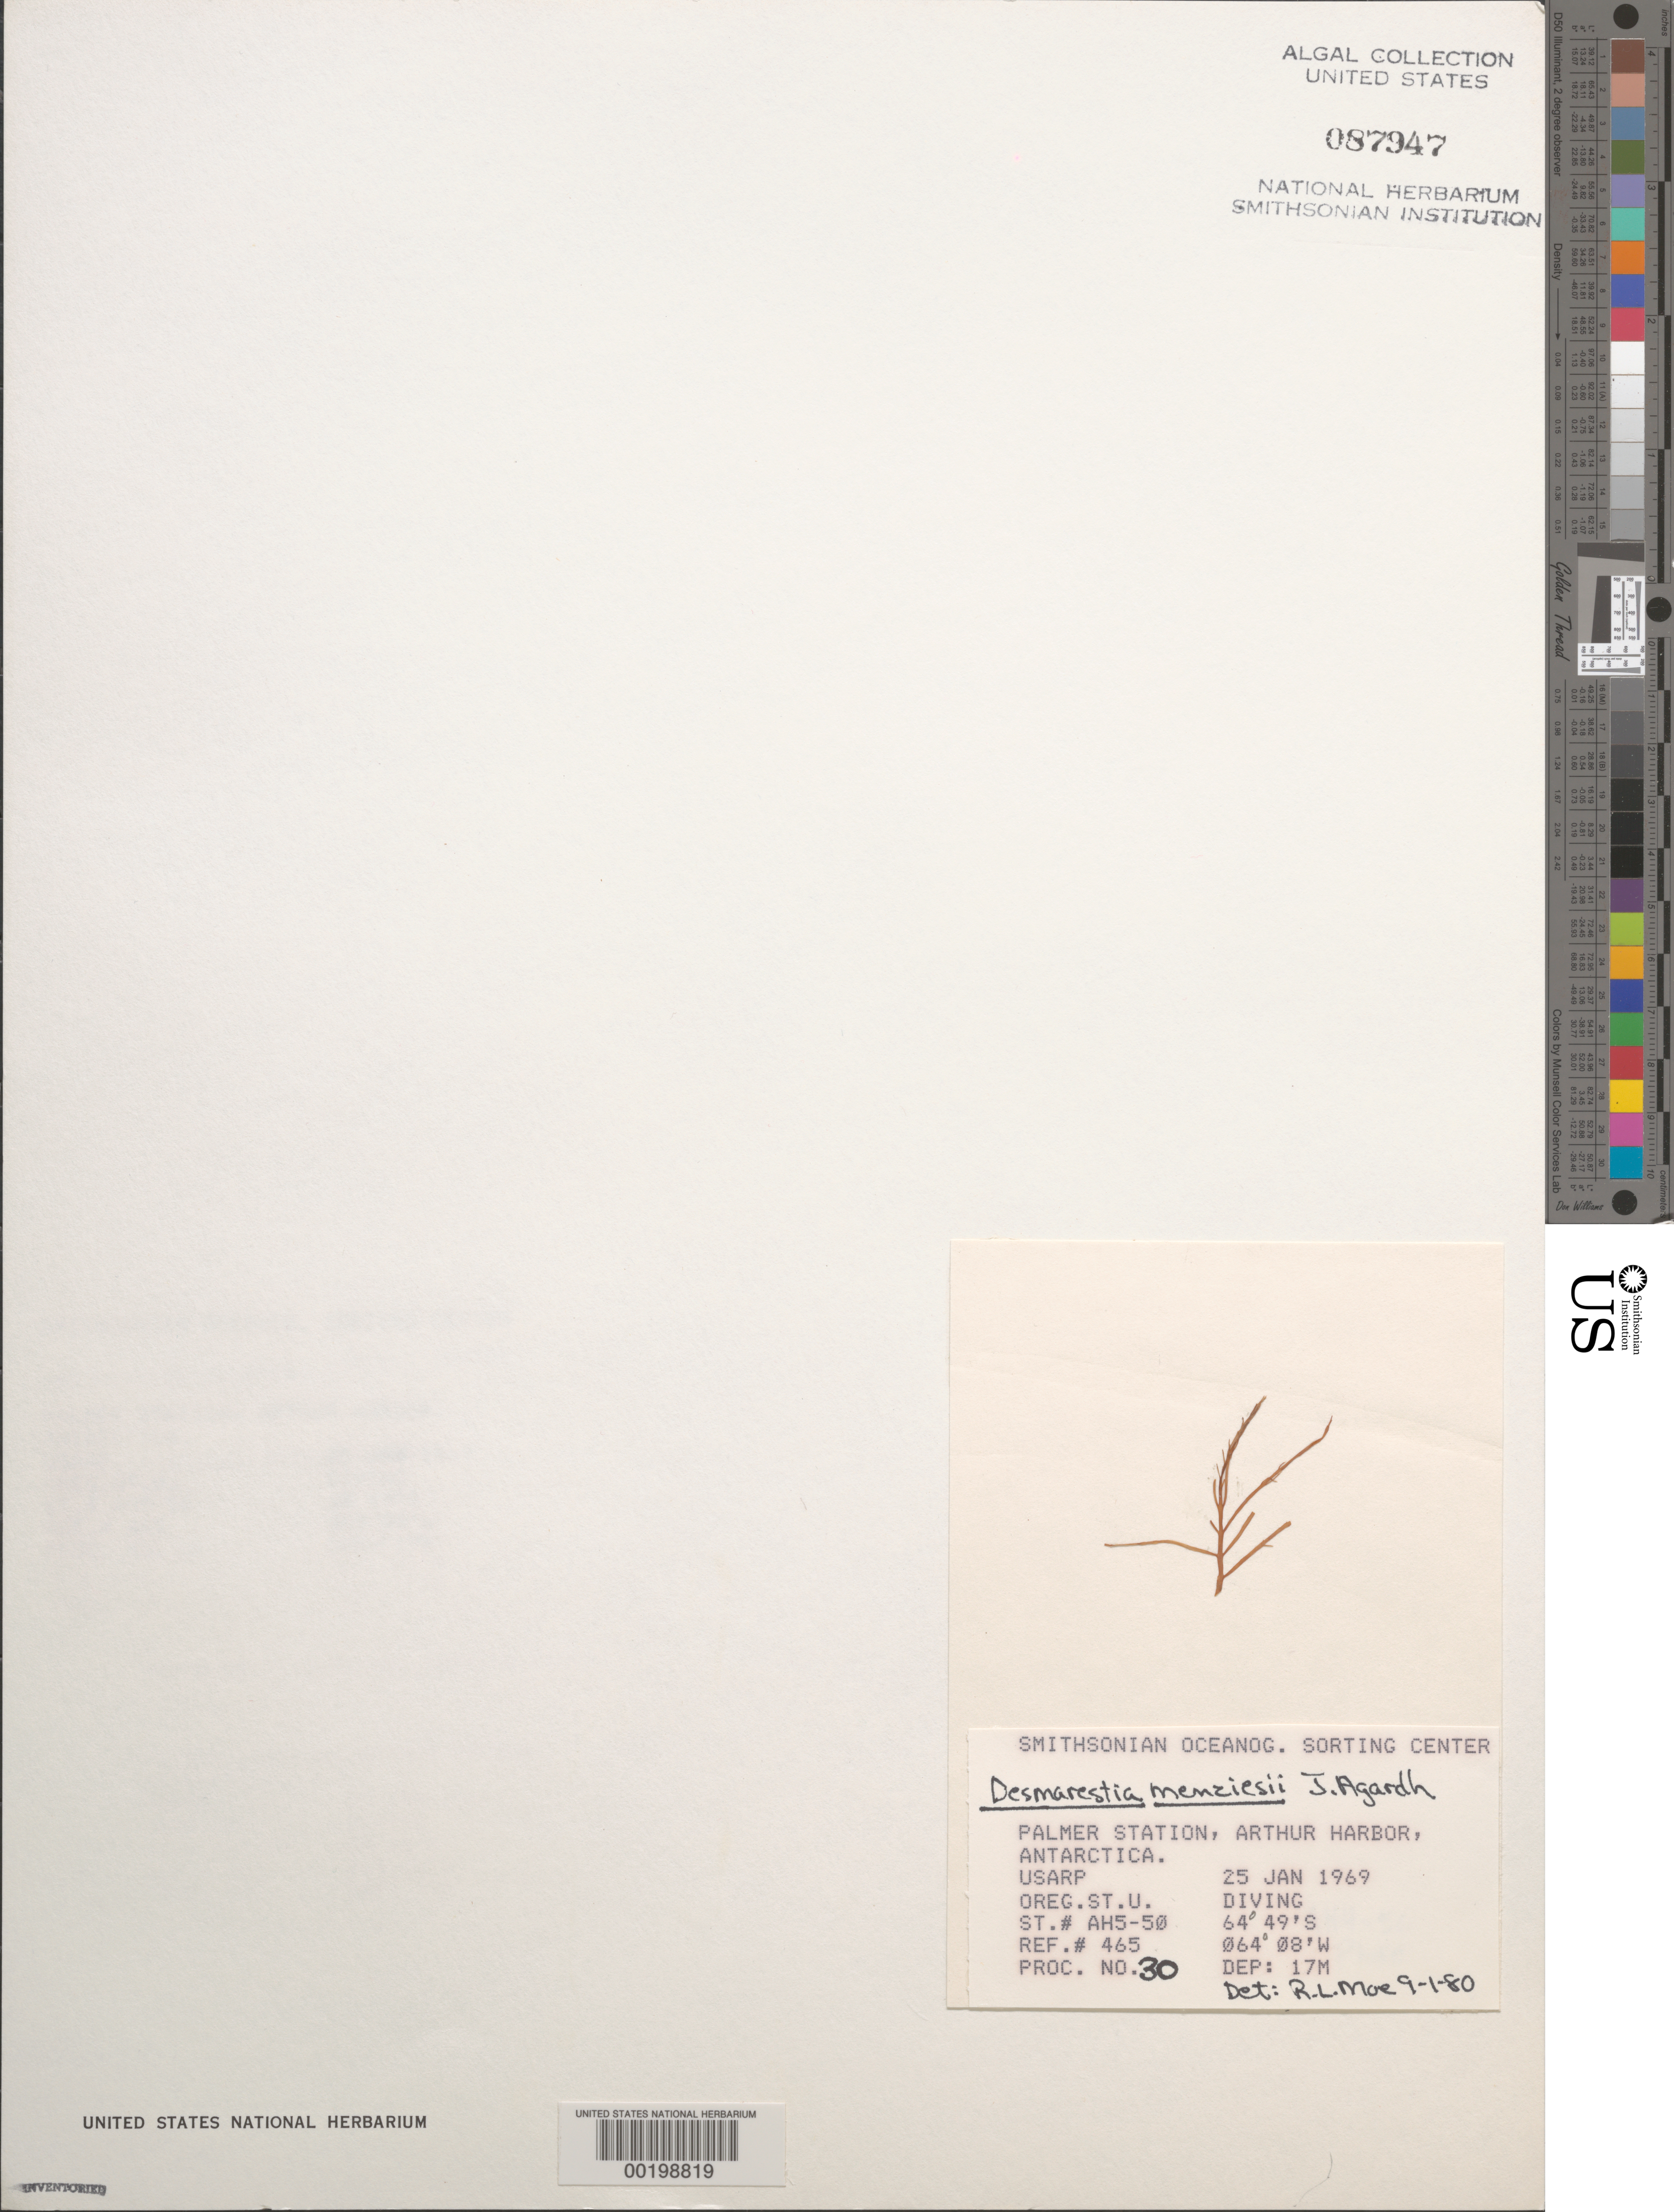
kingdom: Chromista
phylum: Ochrophyta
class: Phaeophyceae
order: Desmarestiales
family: Desmarestiaceae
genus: Desmarestia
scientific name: Desmarestia menziesii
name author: J. Agardh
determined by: Moe, R. L.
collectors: Oregon State University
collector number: Station Ah5-50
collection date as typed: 25 Jan 1969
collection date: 1969-01-25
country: Antarctica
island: Anvers Island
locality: Palmer Station, Arthur Harbor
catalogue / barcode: US 87947